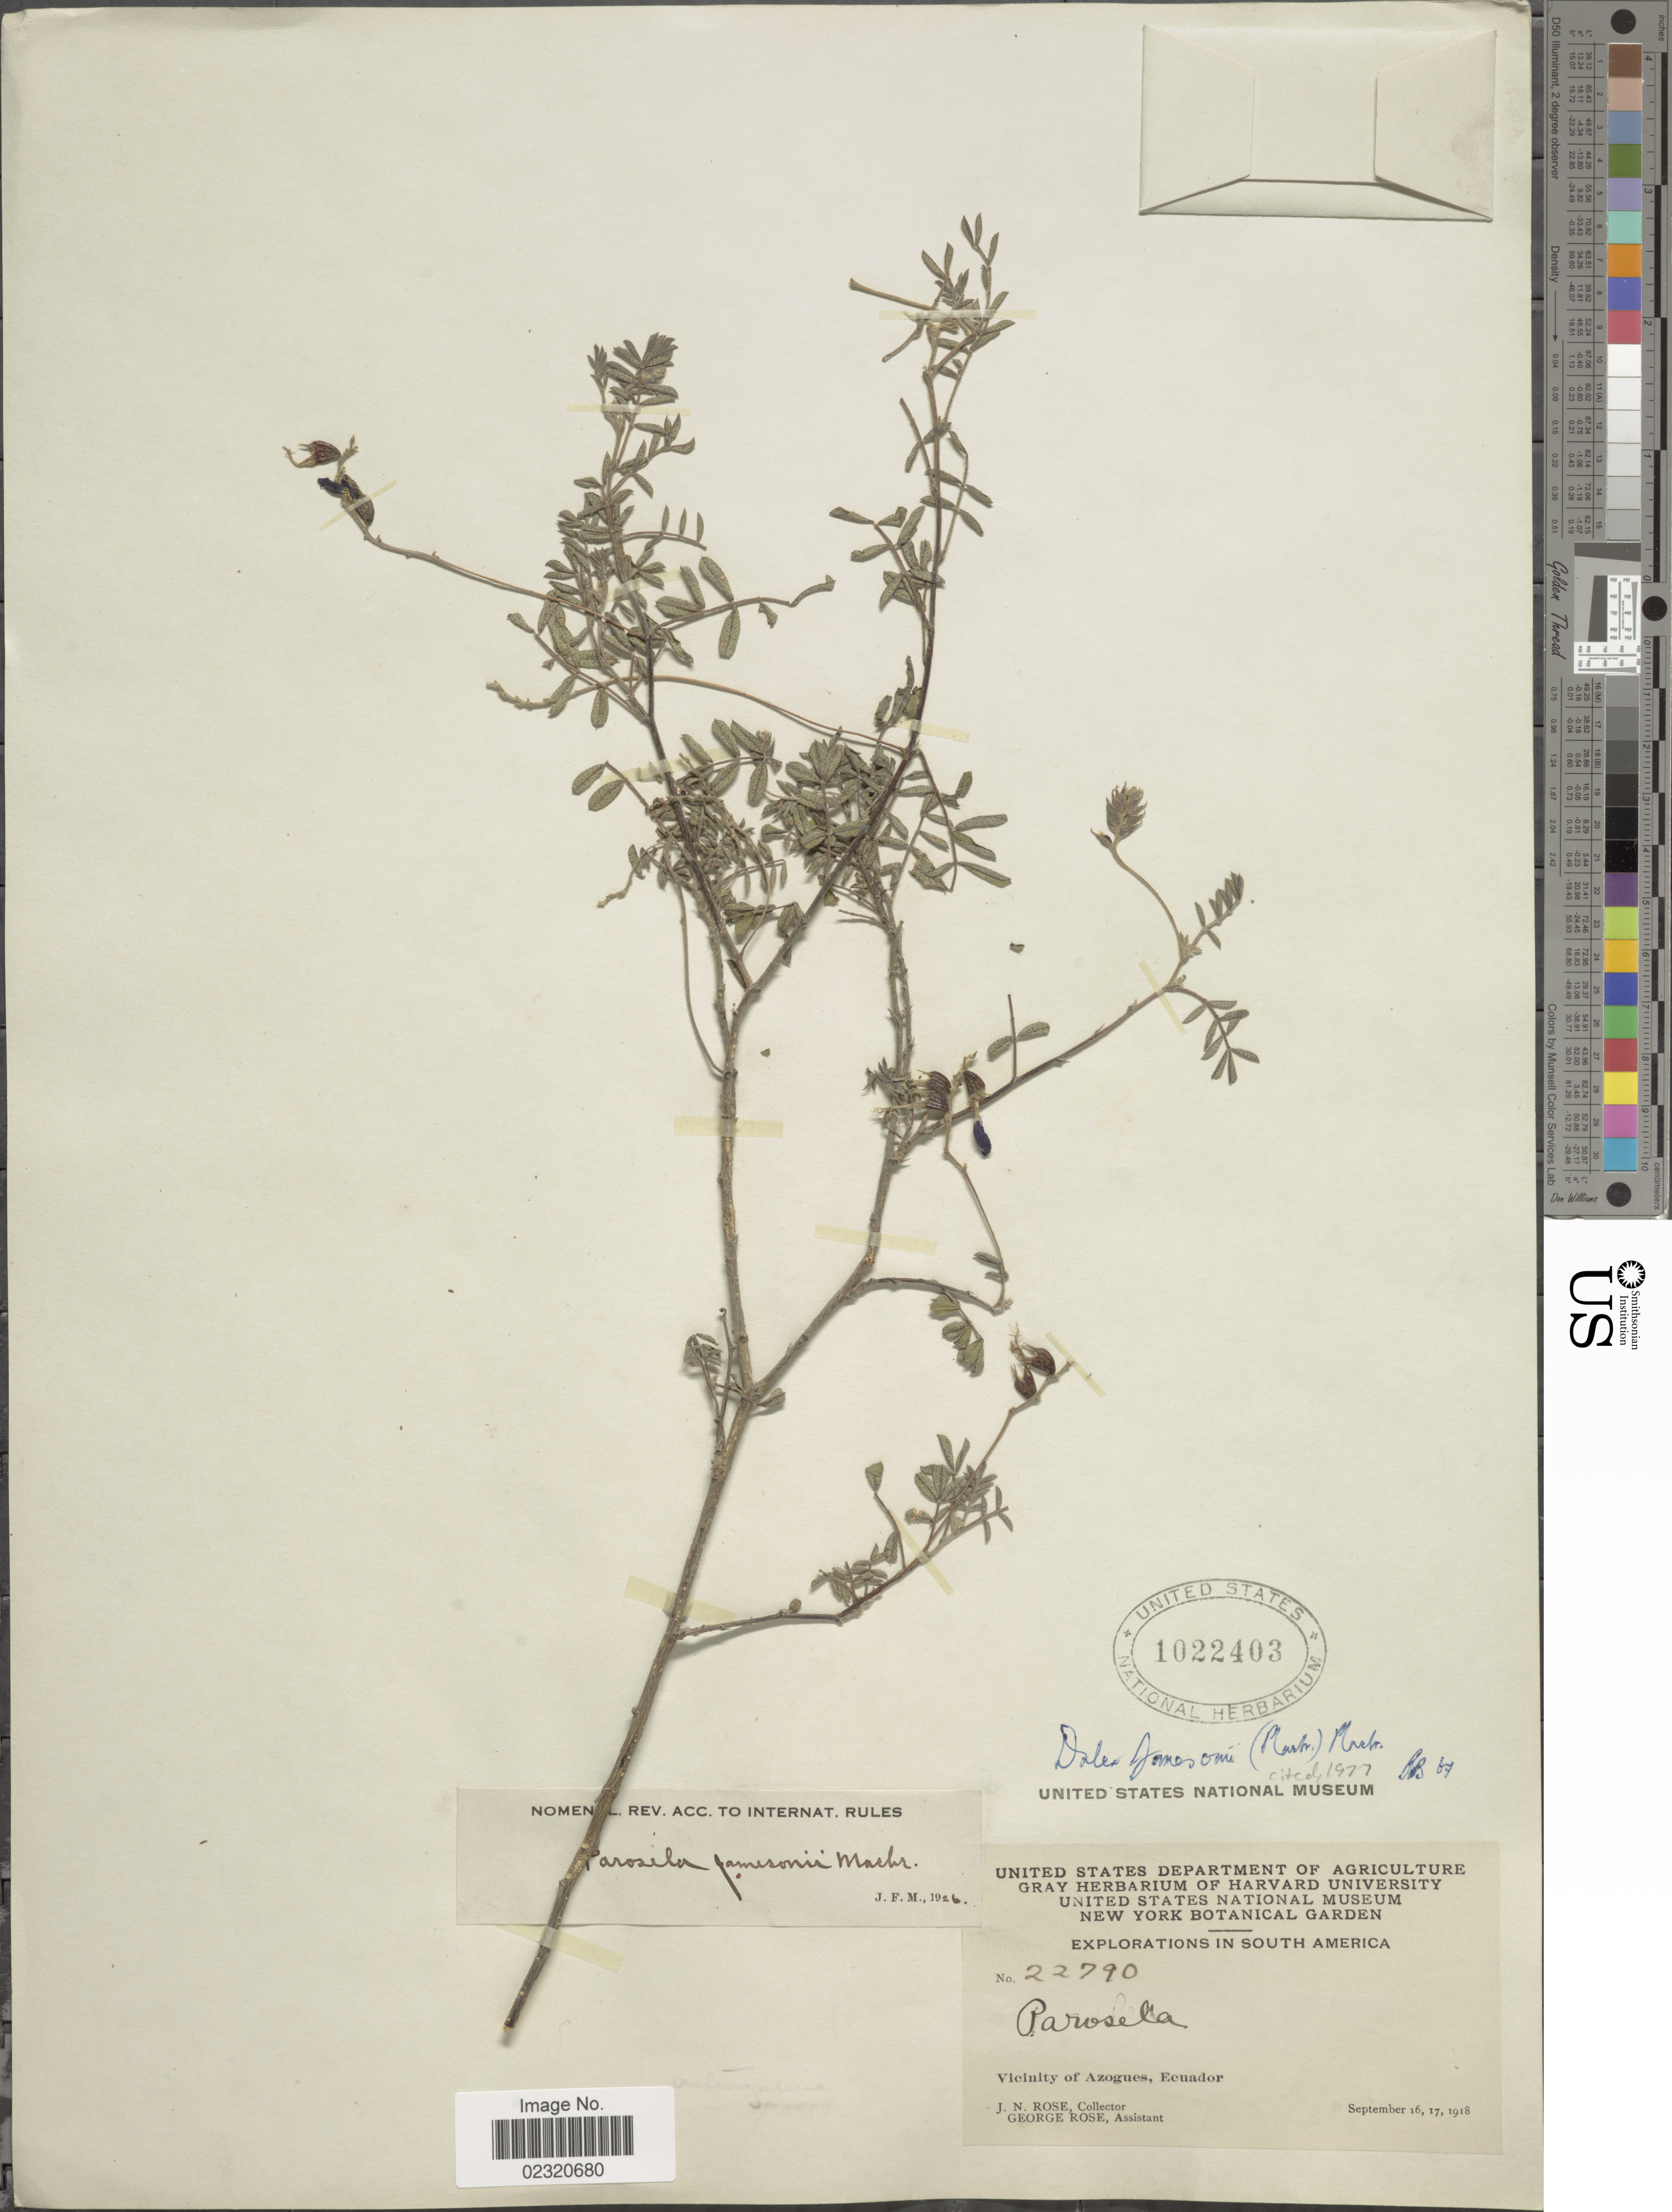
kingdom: Plantae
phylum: Tracheophyta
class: Magnoliopsida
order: Fabales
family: Fabaceae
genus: Dalea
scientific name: Dalea jamesonii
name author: (J.F. Macbr.) J.F. Macbr.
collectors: J. N. Rose & G. Rose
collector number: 22790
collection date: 1918-09-16/1918-09-17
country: Ecuador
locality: Vicinity of Azogues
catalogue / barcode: US 1022403